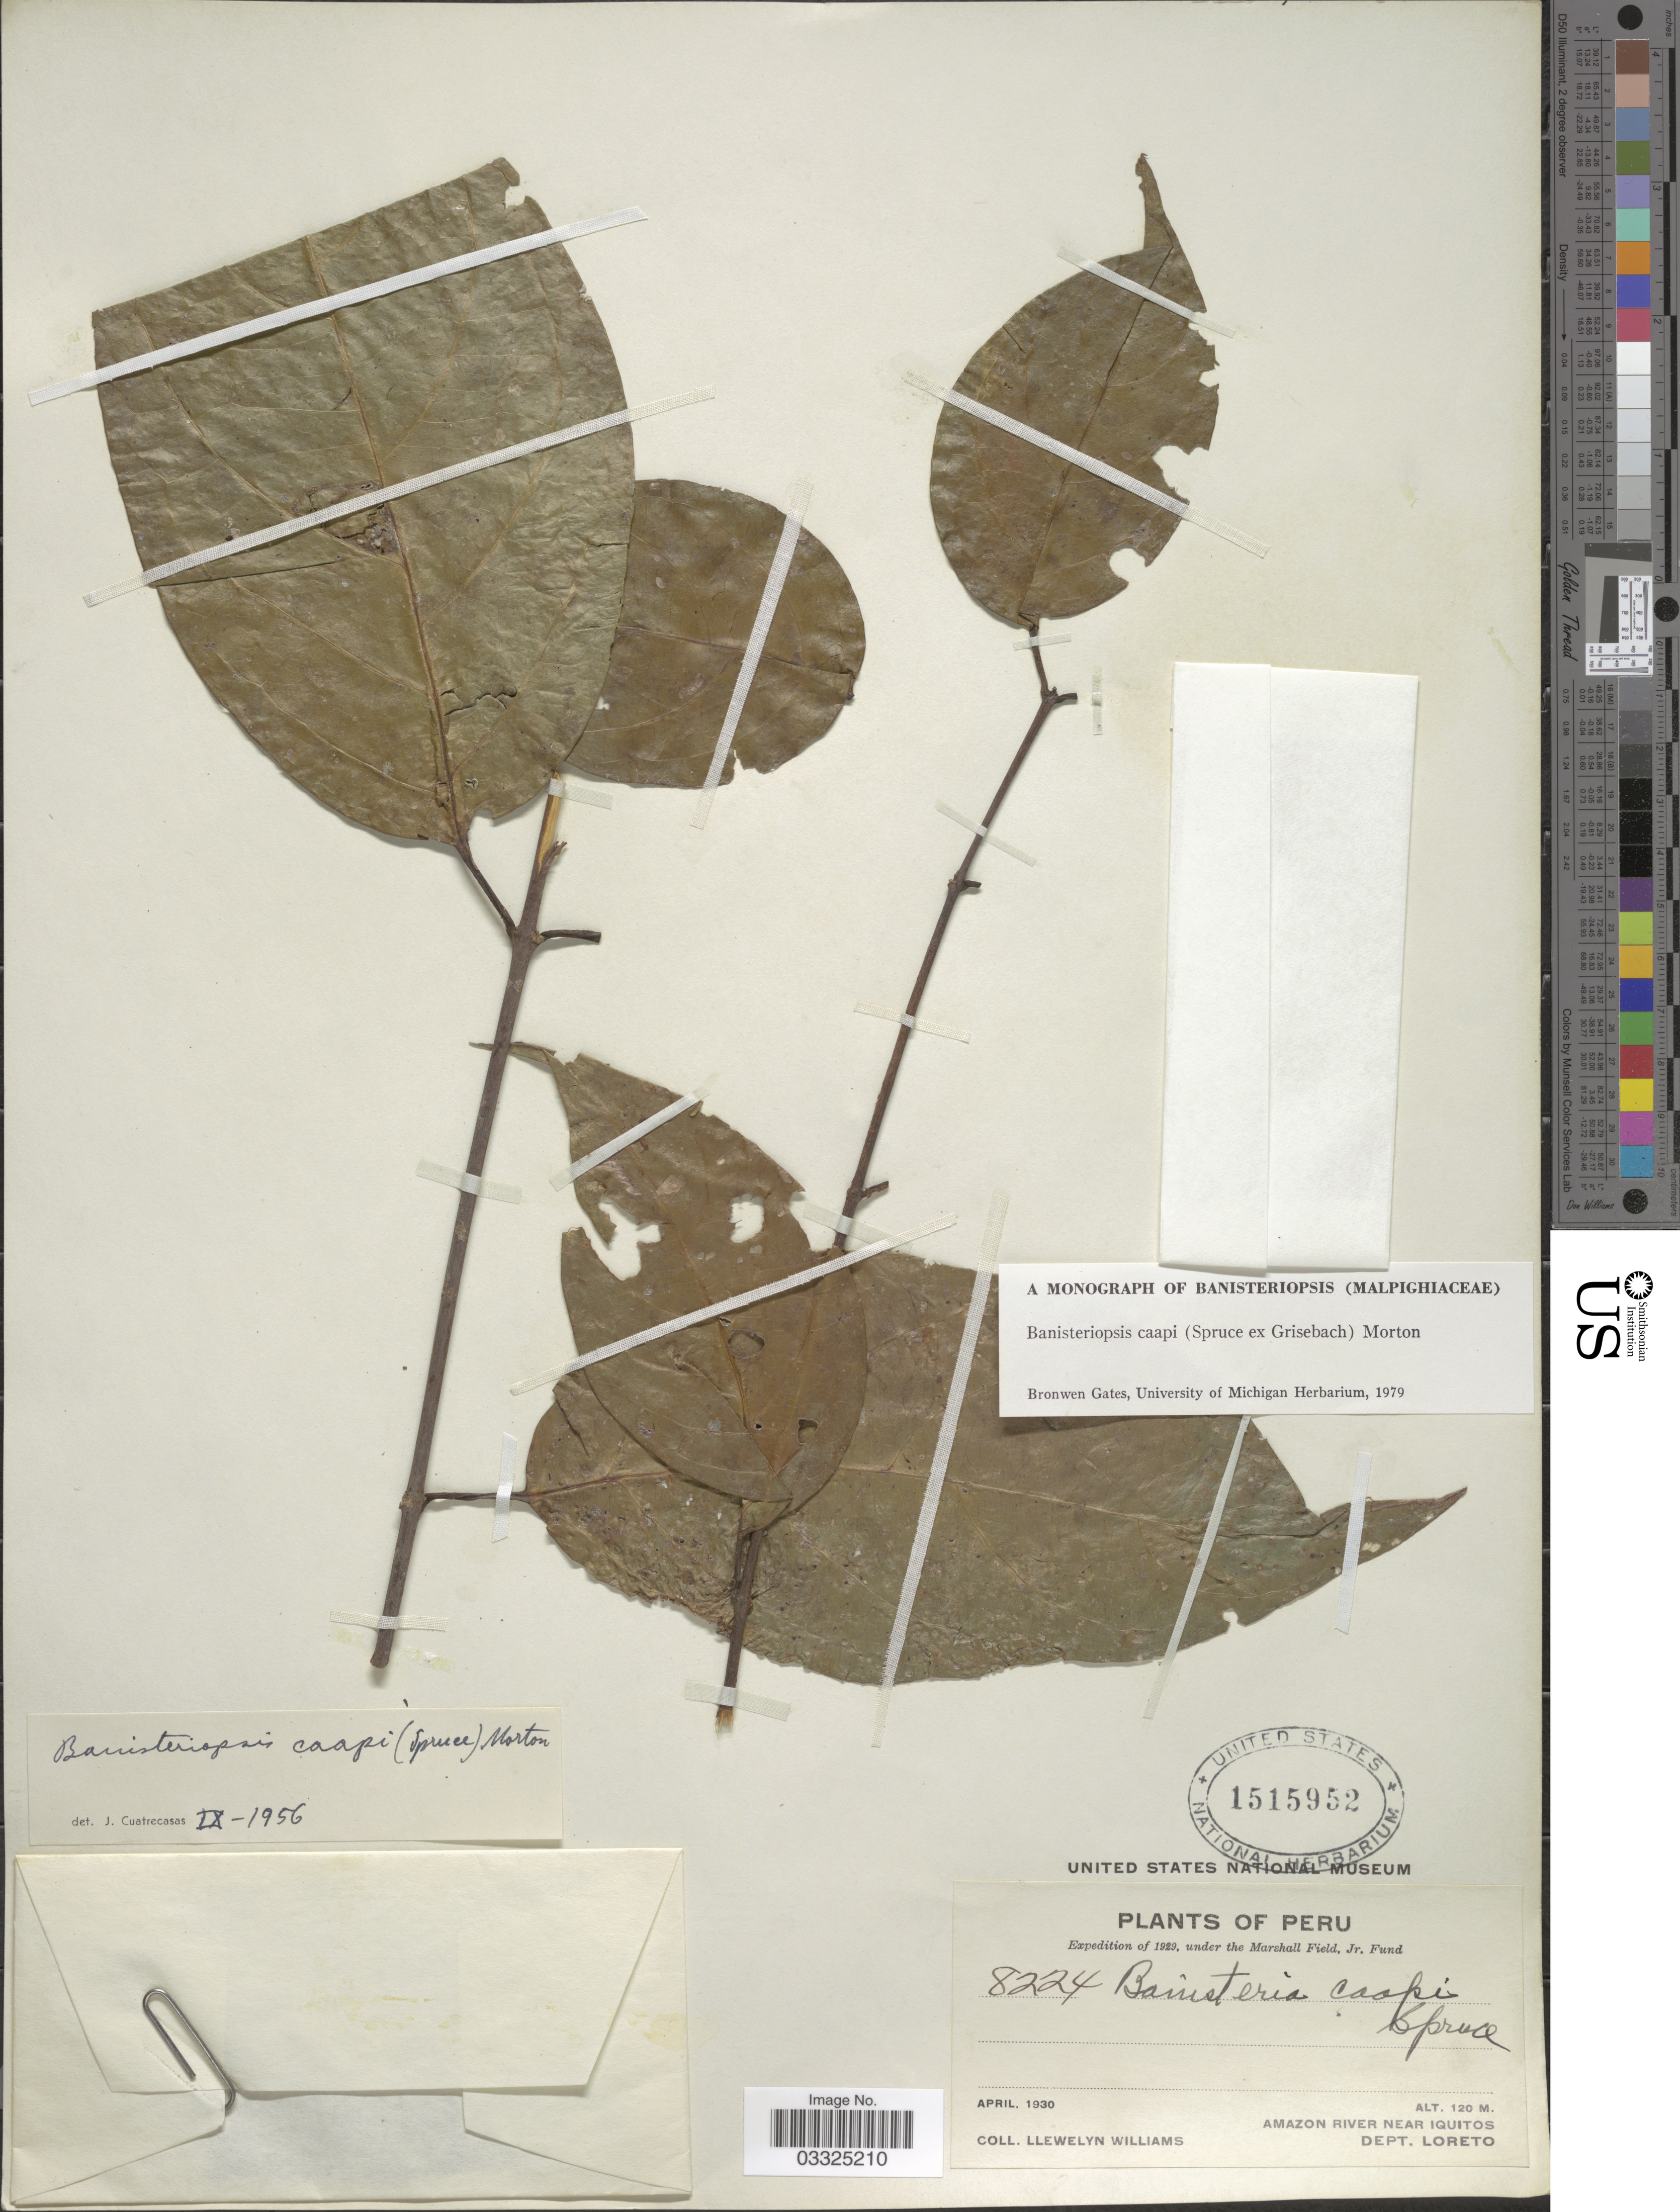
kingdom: Plantae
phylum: Tracheophyta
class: Magnoliopsida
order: Malpighiales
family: Malpighiaceae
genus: Banisteriopsis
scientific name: Banisteriopsis caapi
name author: (Spruce ex Griseb.) C.V. Morton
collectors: Ll. Williams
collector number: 8224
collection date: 1930-04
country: Peru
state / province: Loreto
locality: Amazon River near Iquitos, Dept. Loreto.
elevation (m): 120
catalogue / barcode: US 1515952